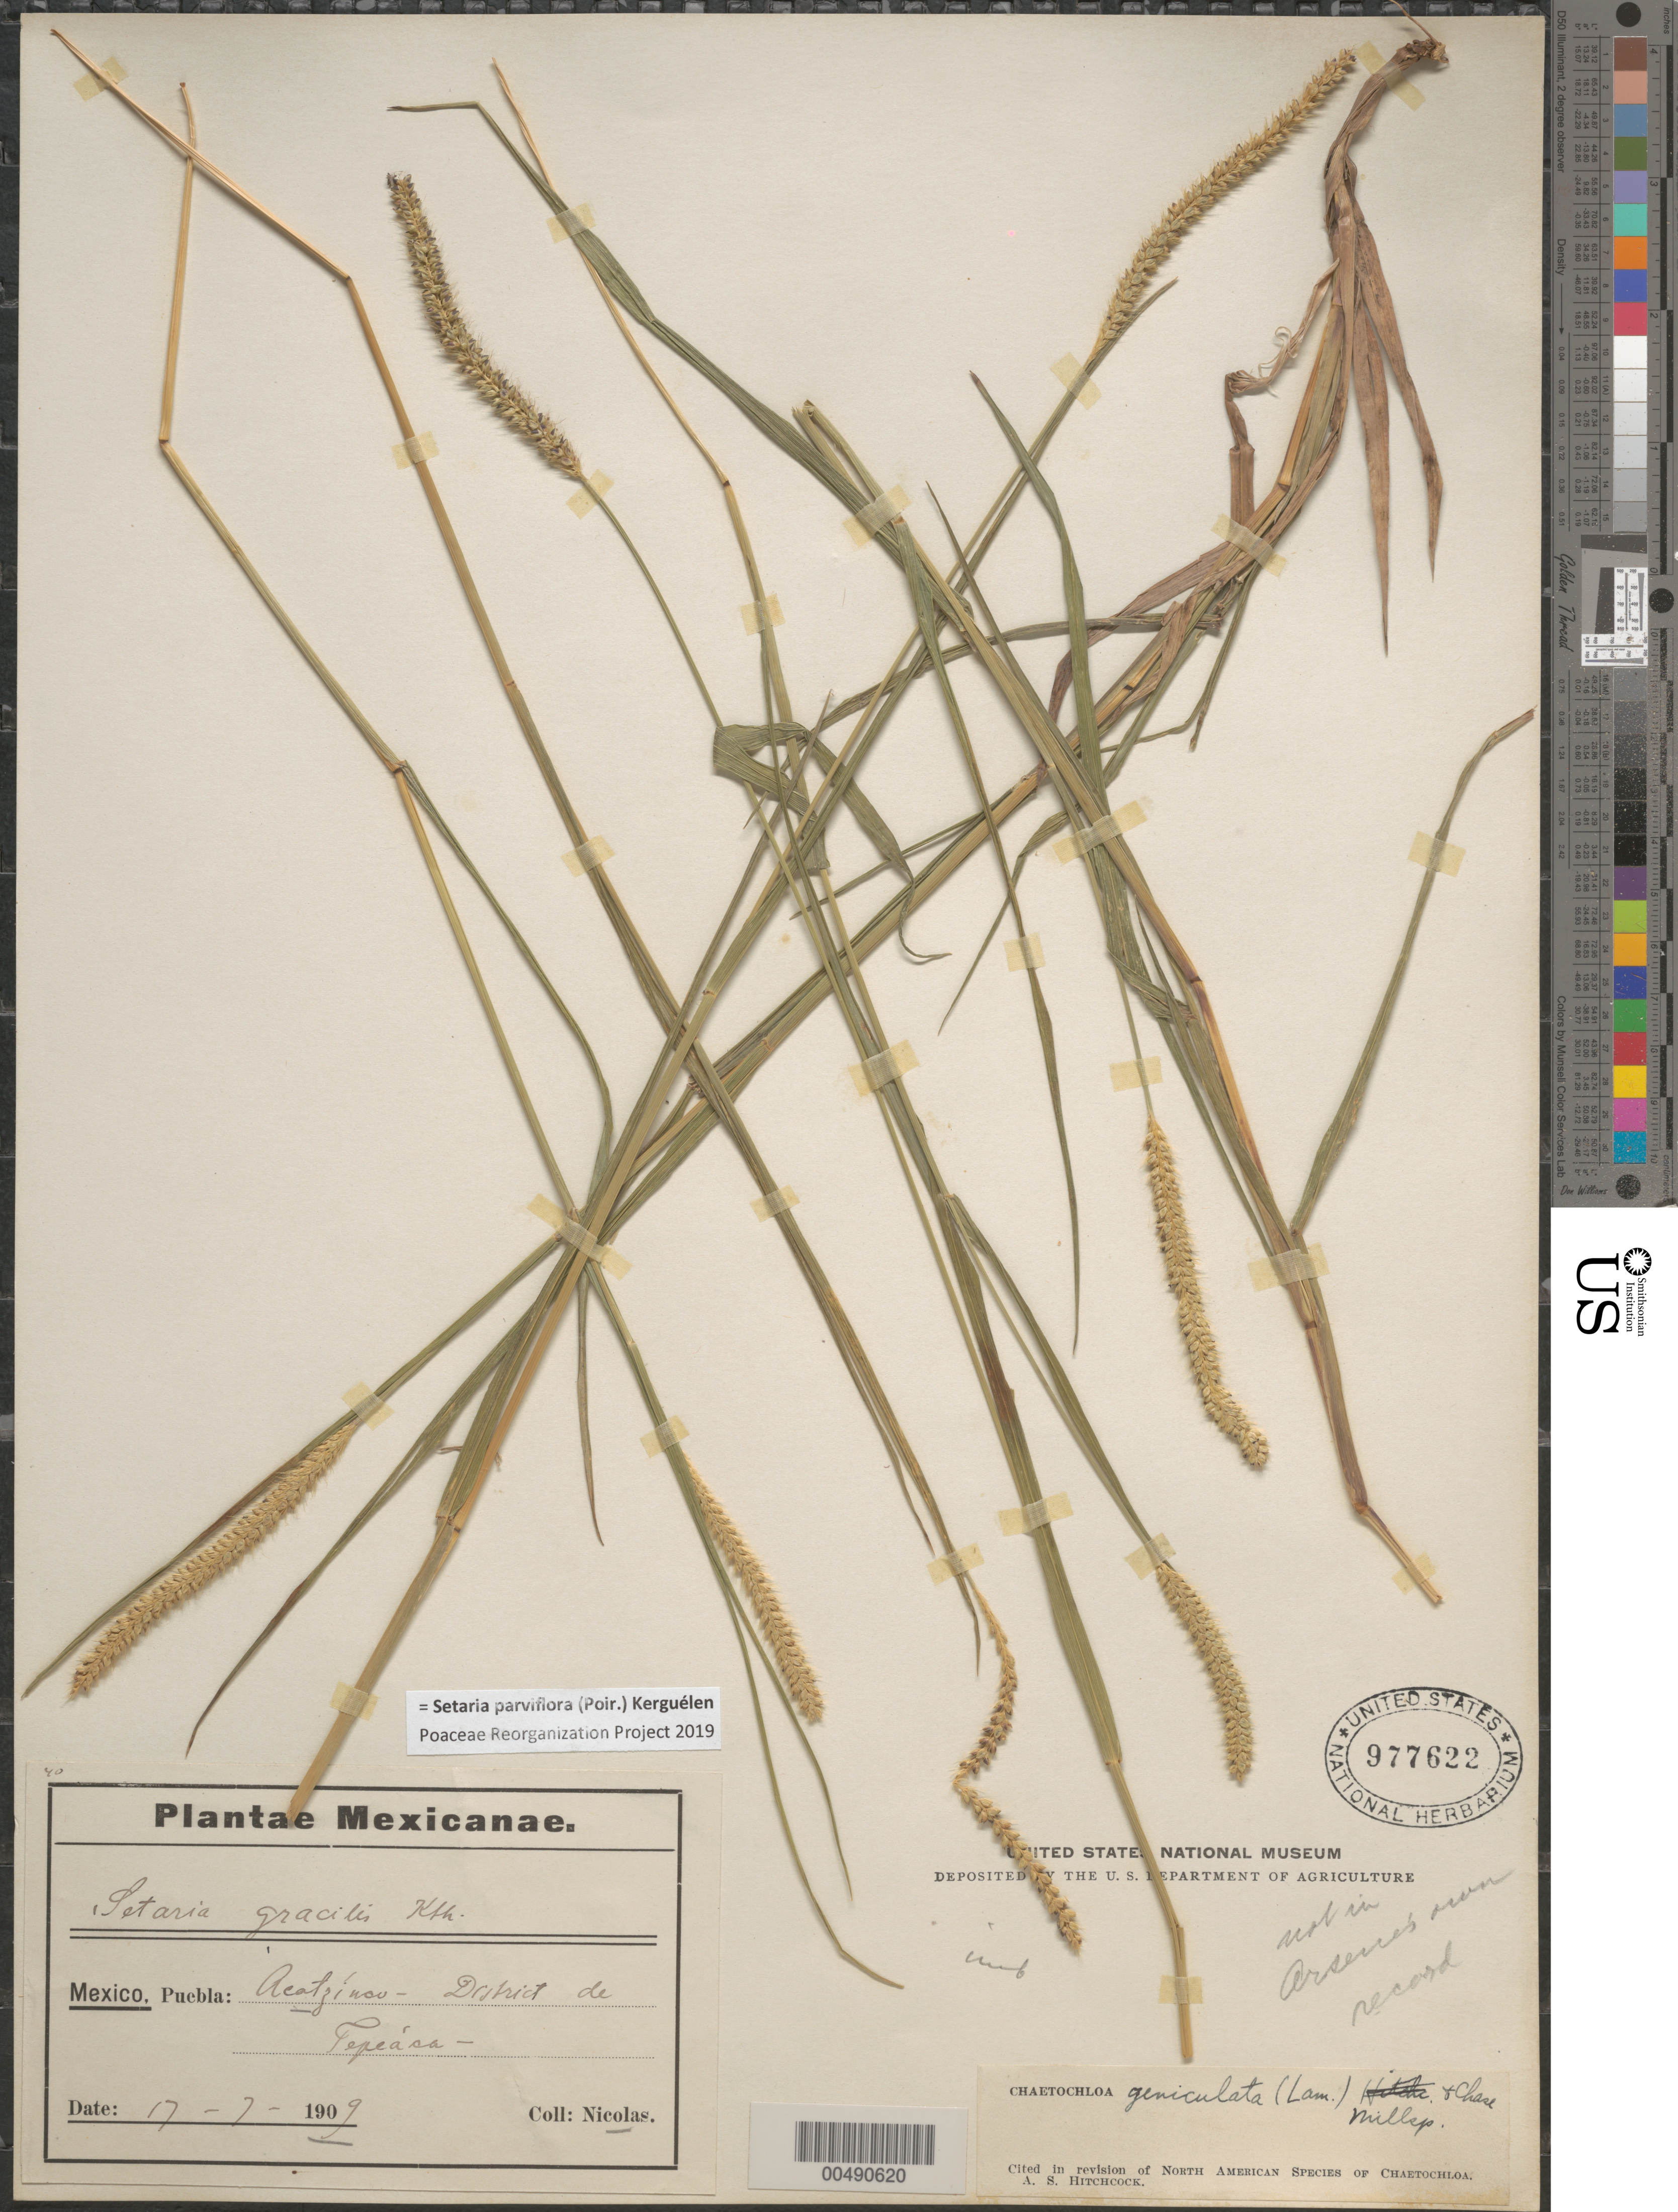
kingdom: Plantae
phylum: Tracheophyta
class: Liliopsida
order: Poales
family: Poaceae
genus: Setaria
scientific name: Setaria parviflora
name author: (Poir.) Kerguélen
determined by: Poaceae Reorganization Project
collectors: -. Nicolas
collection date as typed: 17 Jul 1909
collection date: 1909-07-17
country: Mexico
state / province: Puebla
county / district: Tepeaca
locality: Acatzinco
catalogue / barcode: US 977622